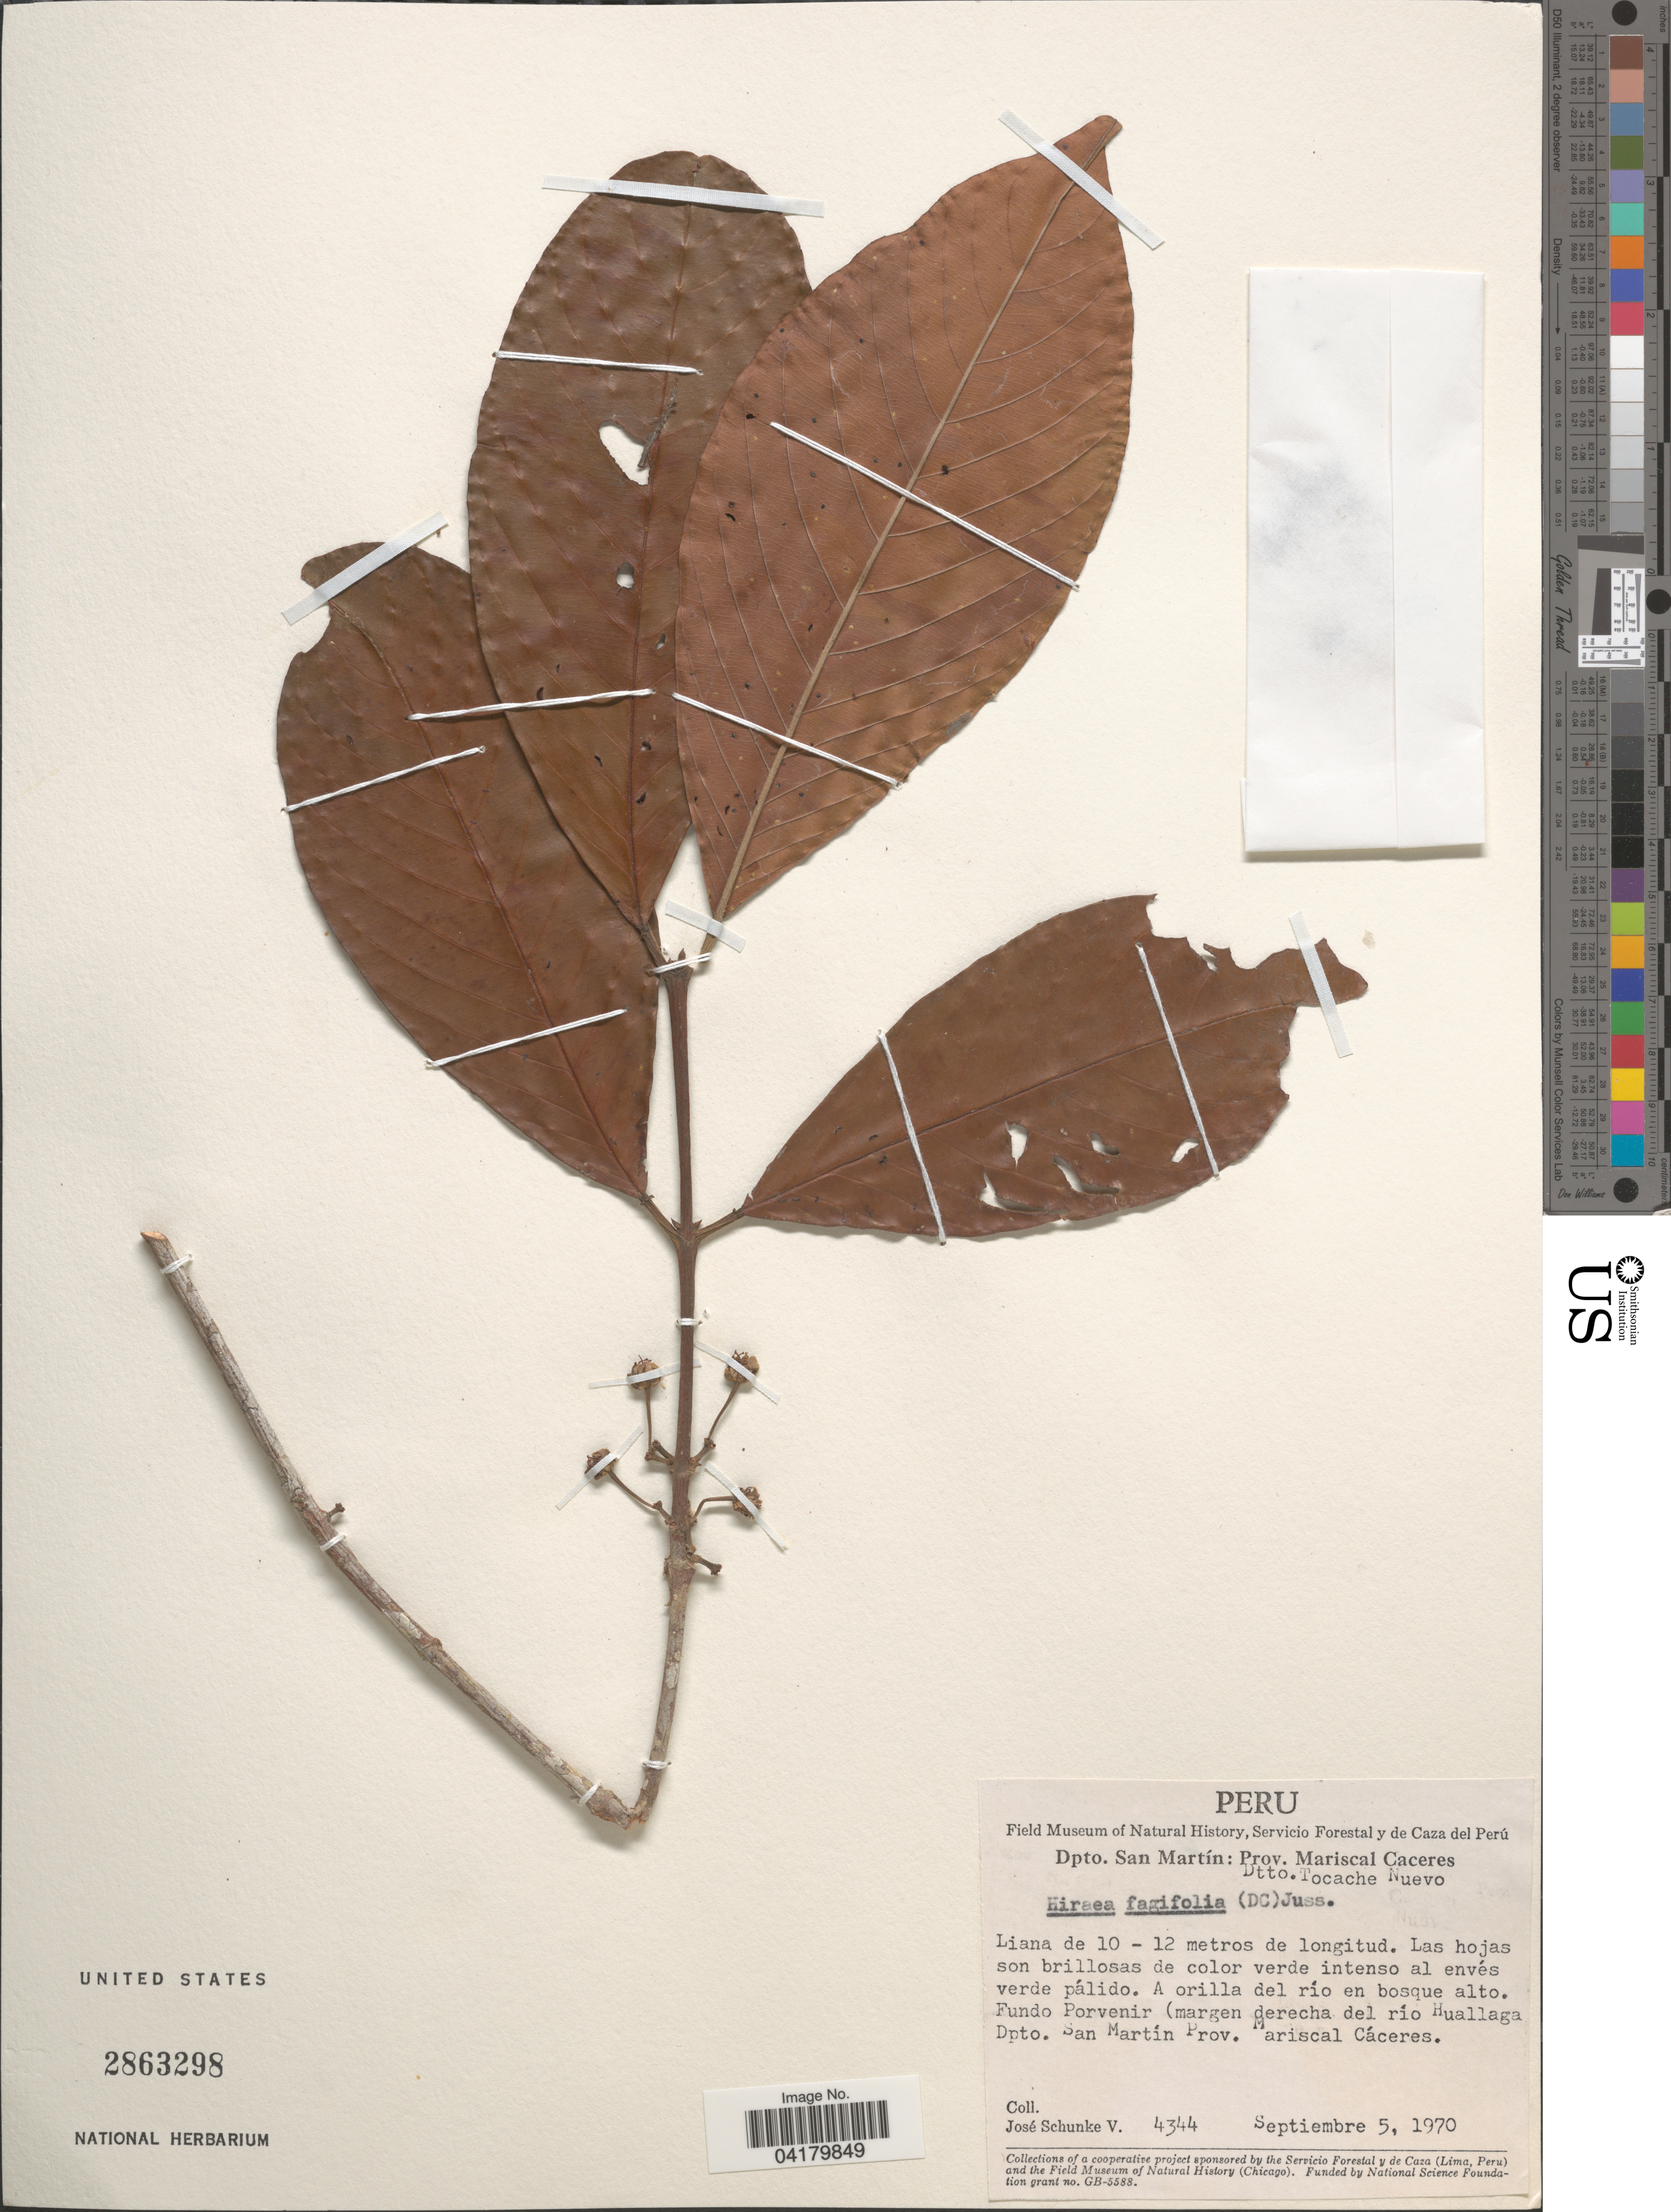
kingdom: Plantae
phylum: Tracheophyta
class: Magnoliopsida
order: Malpighiales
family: Malpighiaceae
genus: Hiraea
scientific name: Hiraea fagifolia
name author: (DC.) A. Juss.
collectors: J. Schunke Vigo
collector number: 4344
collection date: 1970-09-05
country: Peru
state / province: San Martin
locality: Dpto. San Martín: Prov. Mariscal Caceres. Dtto. Tocache Nuevo. A orilla del río en bosque alto. Fundo Porvenir (margen derecha del río Huallaga Dpto. San Martín Prov. Mariscal Cáceres.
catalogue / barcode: US 2863298